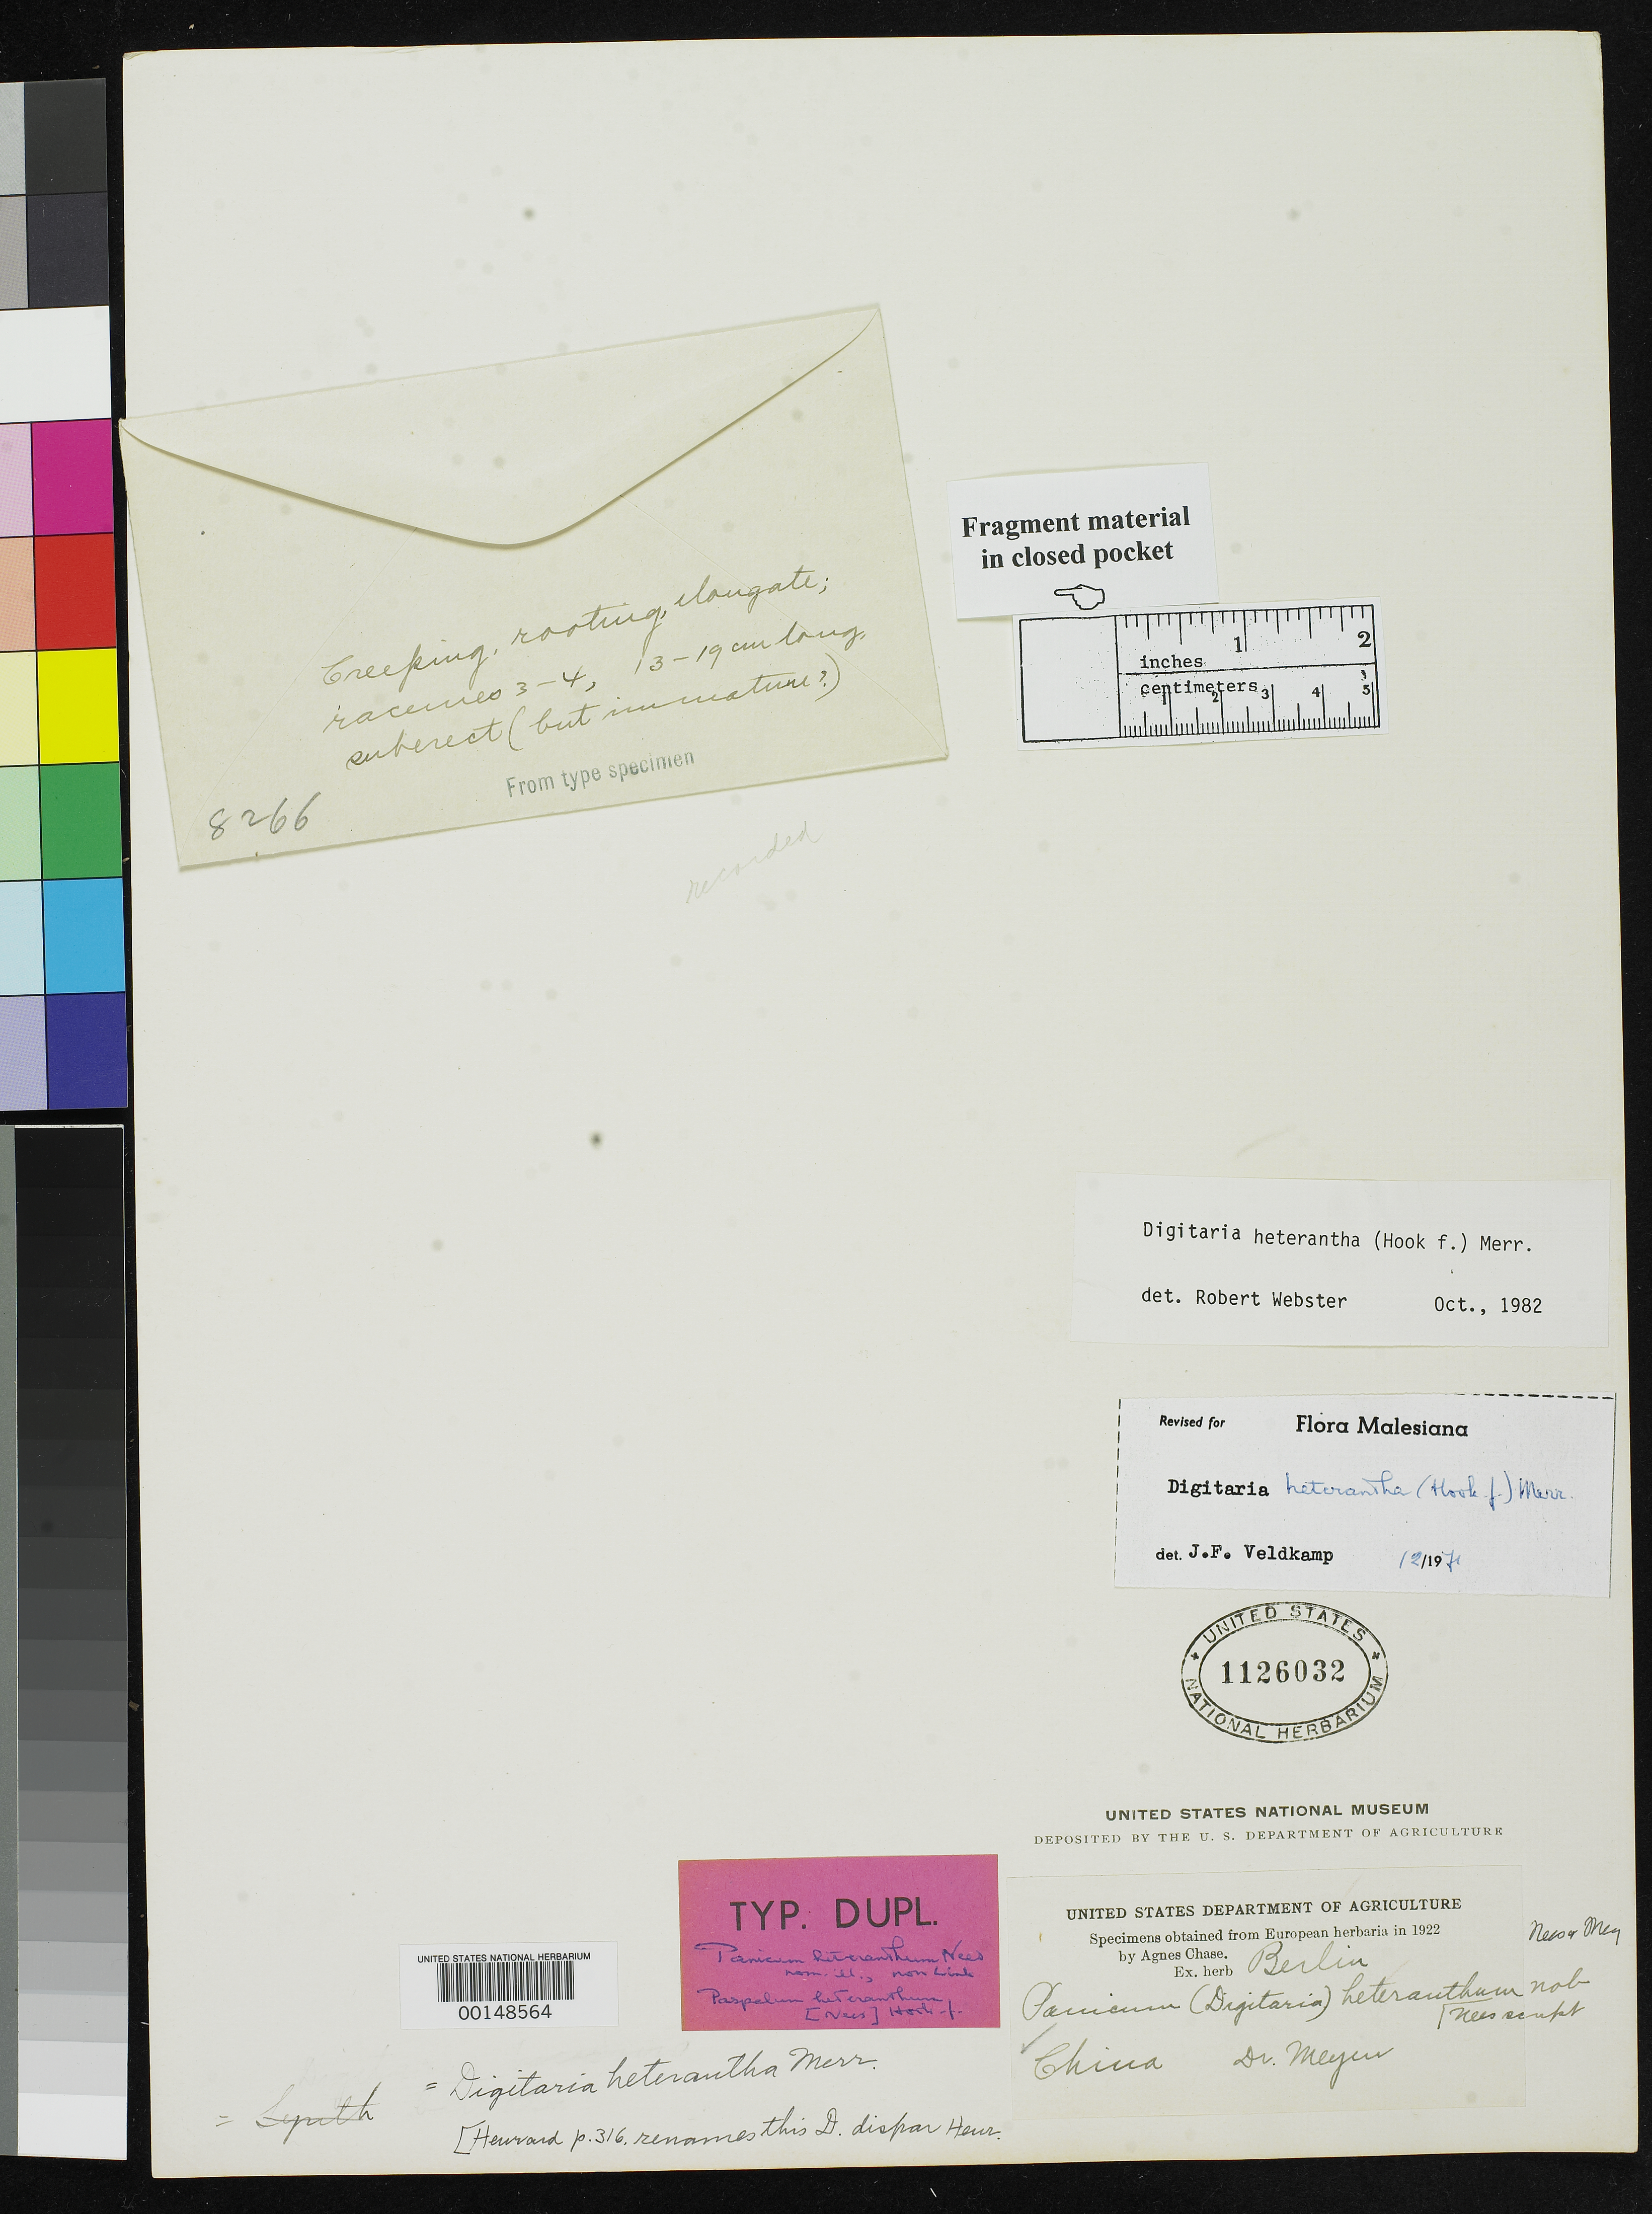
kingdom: Plantae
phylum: Tracheophyta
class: Liliopsida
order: Poales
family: Poaceae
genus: Panicum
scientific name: Panicum heteranthum Nees & Meyen, nom. illeg.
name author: Nees & Meyen in Nees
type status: Type Collection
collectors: F. J. F. Meyen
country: China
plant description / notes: Fragmentary material of type specimen ex herb. Berlin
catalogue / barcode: US 1126032